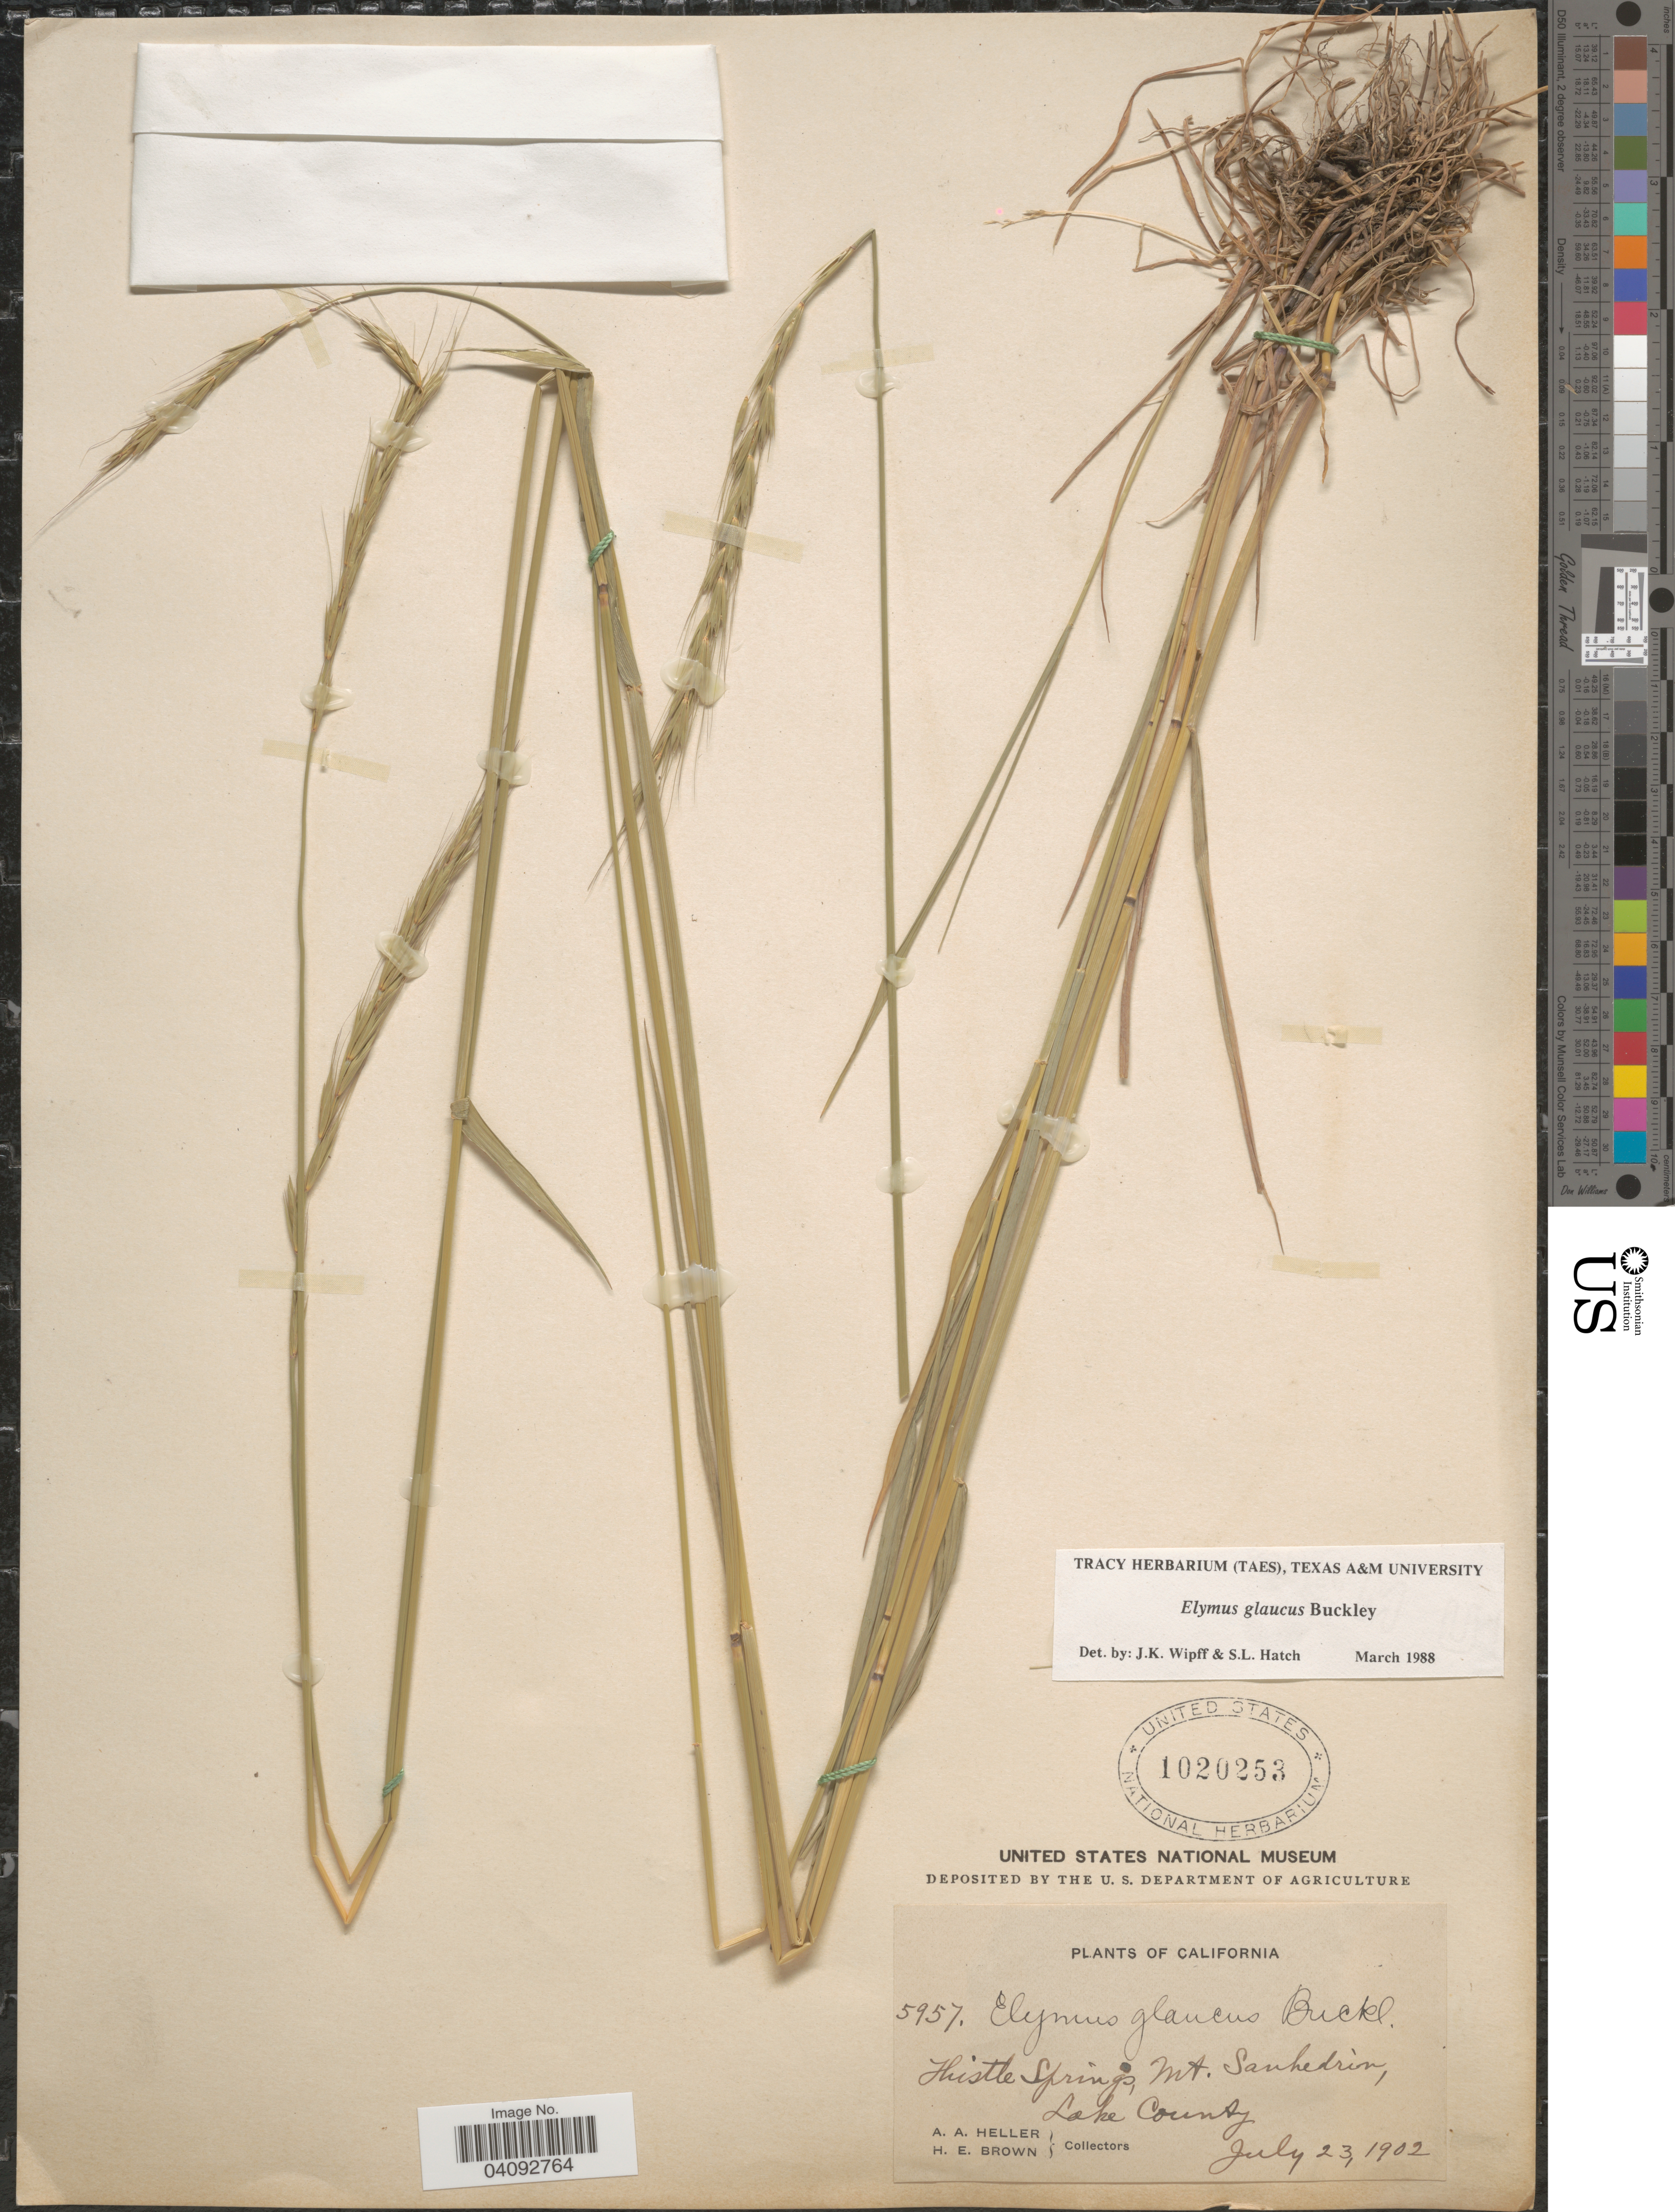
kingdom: Plantae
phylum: Tracheophyta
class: Liliopsida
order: Poales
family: Poaceae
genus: Elymus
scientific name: Elymus glaucus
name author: Buckley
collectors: A. A. Heller & H. E. Brown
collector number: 5957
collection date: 1902-07-23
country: United States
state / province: California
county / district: Lake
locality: Hustle Springs, Mt. Sanhedrin, Lake County.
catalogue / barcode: US 1020253